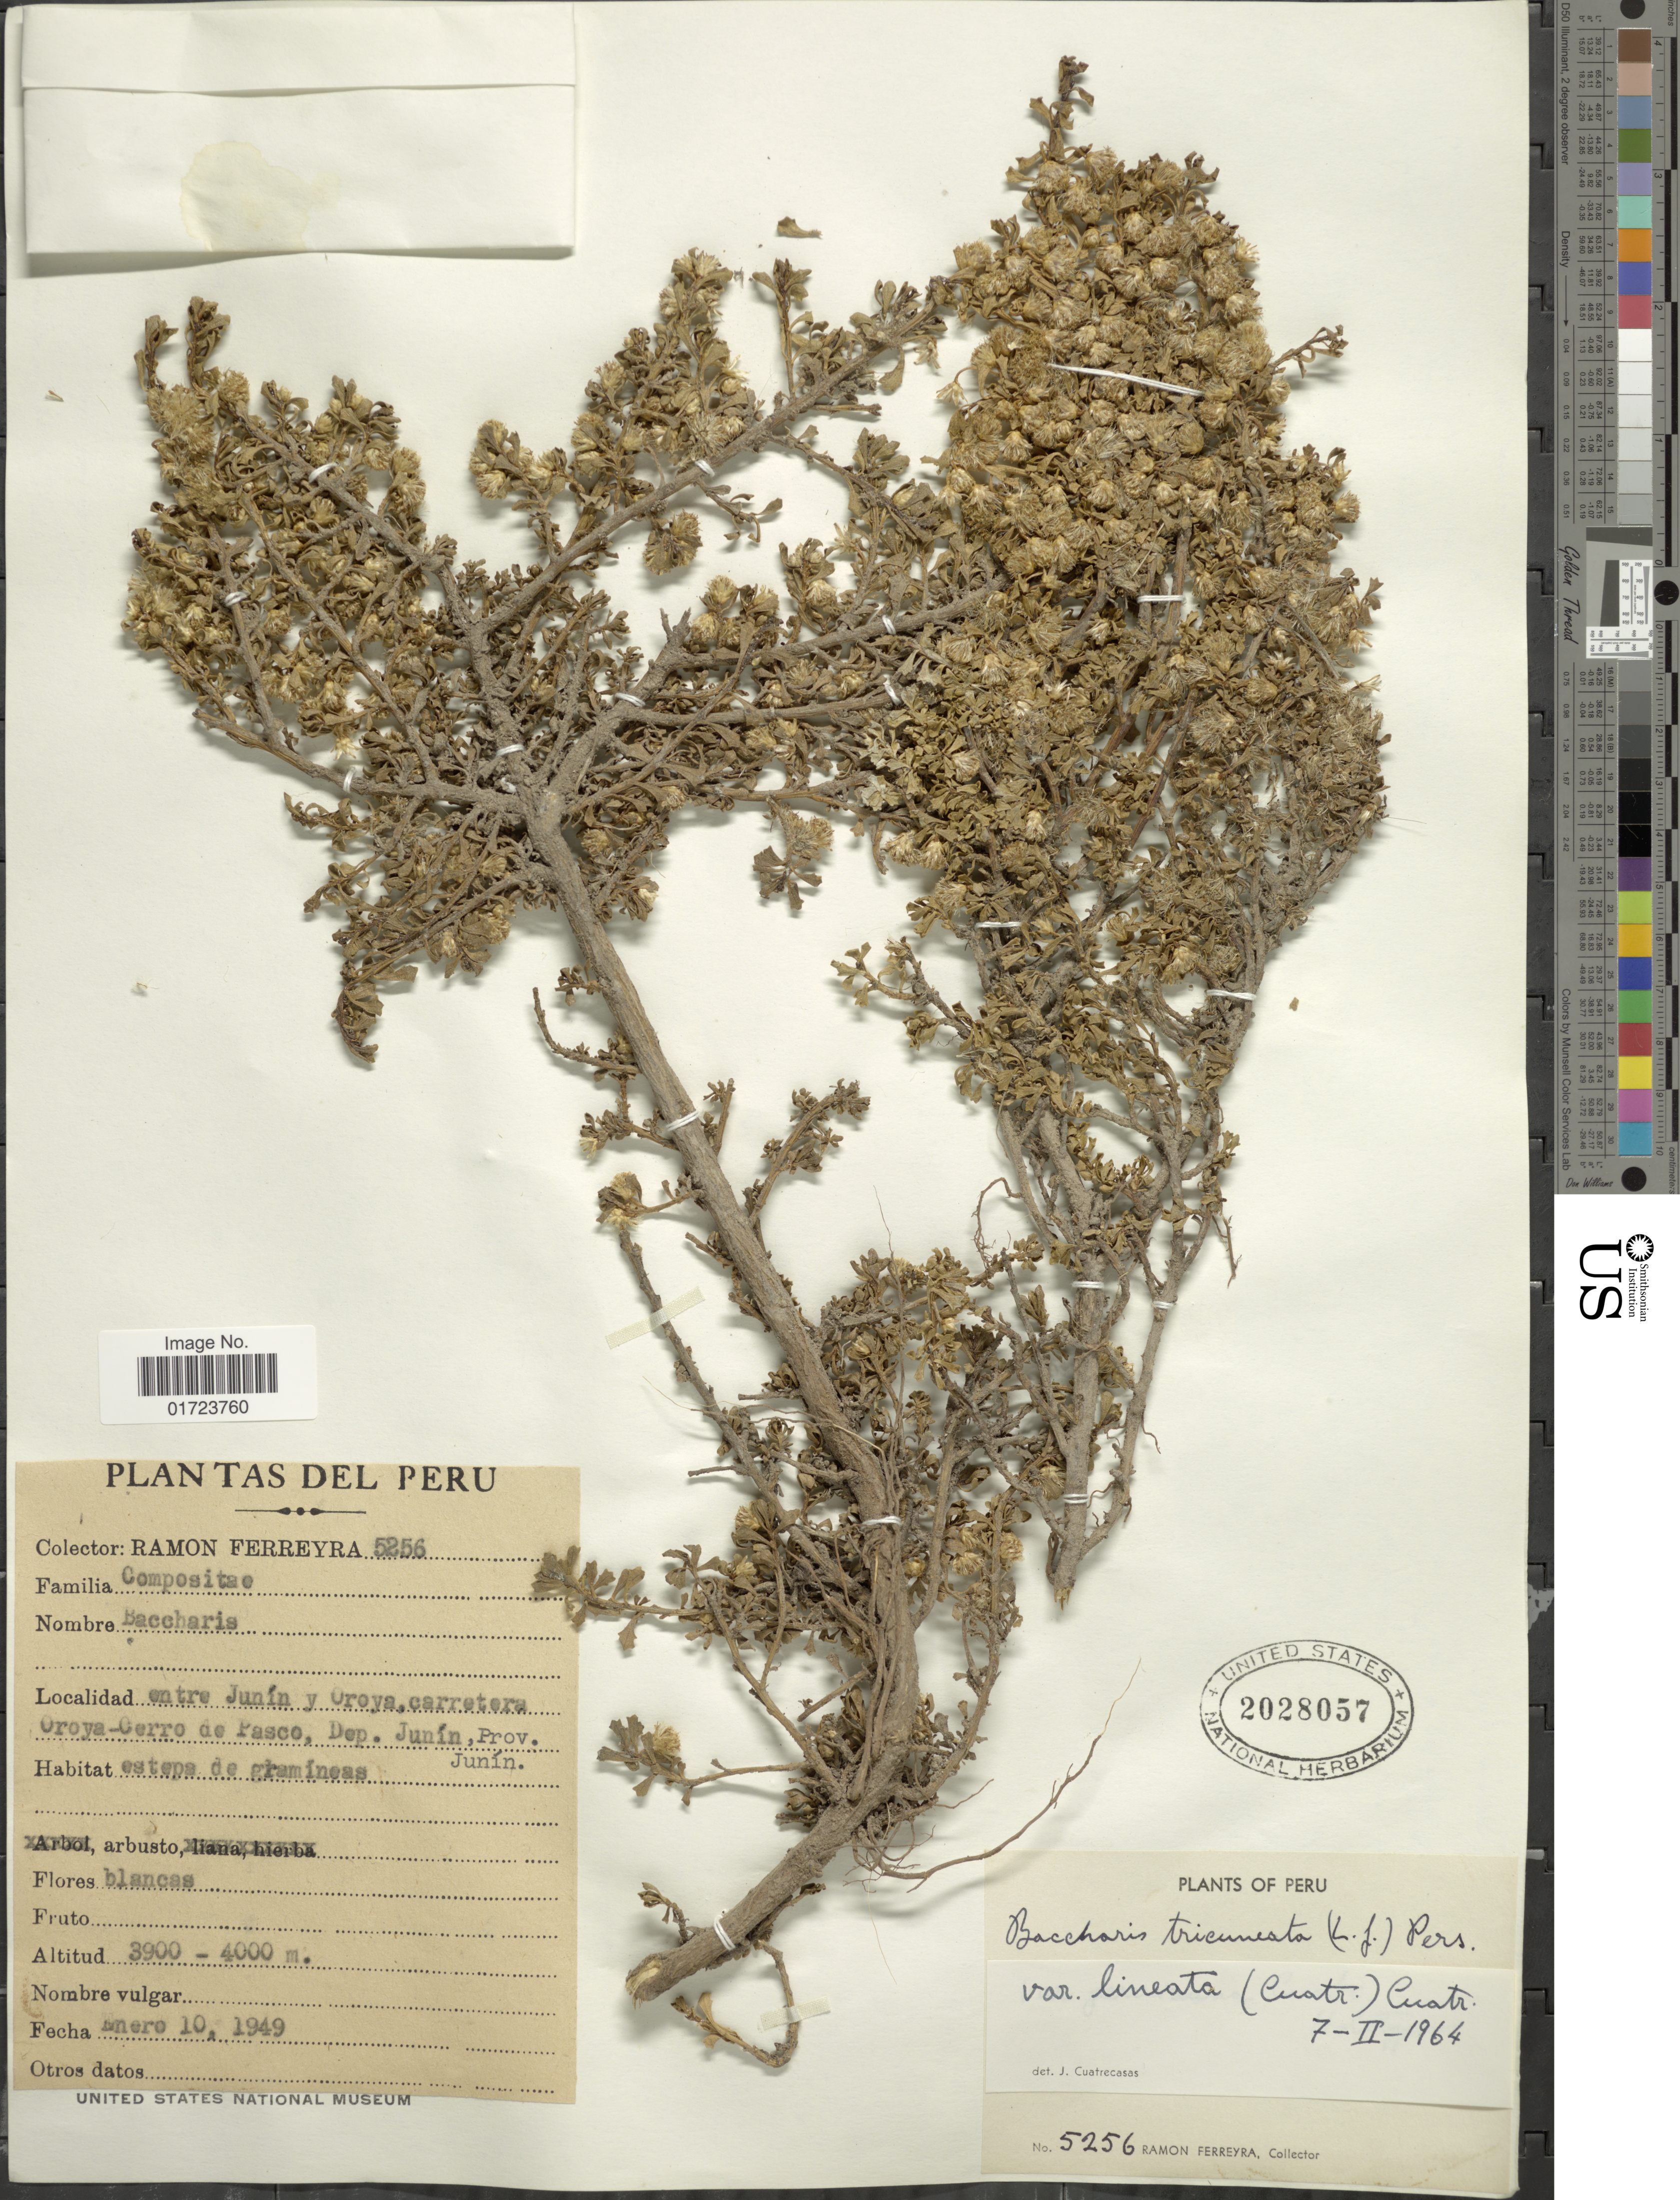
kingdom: Plantae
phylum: Tracheophyta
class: Magnoliopsida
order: Asterales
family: Asteraceae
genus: Baccharis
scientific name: Baccharis tricuneata var. lineata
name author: Cuatrec.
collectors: R. A. Ferreyra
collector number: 5256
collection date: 1949-01-10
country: Peru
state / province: Junín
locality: Entre Junin y Oroya, carretera Oroya-Cerro de Pasco, Dep. Junin, Prov. Junin.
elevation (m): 3900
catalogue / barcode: US 2028057